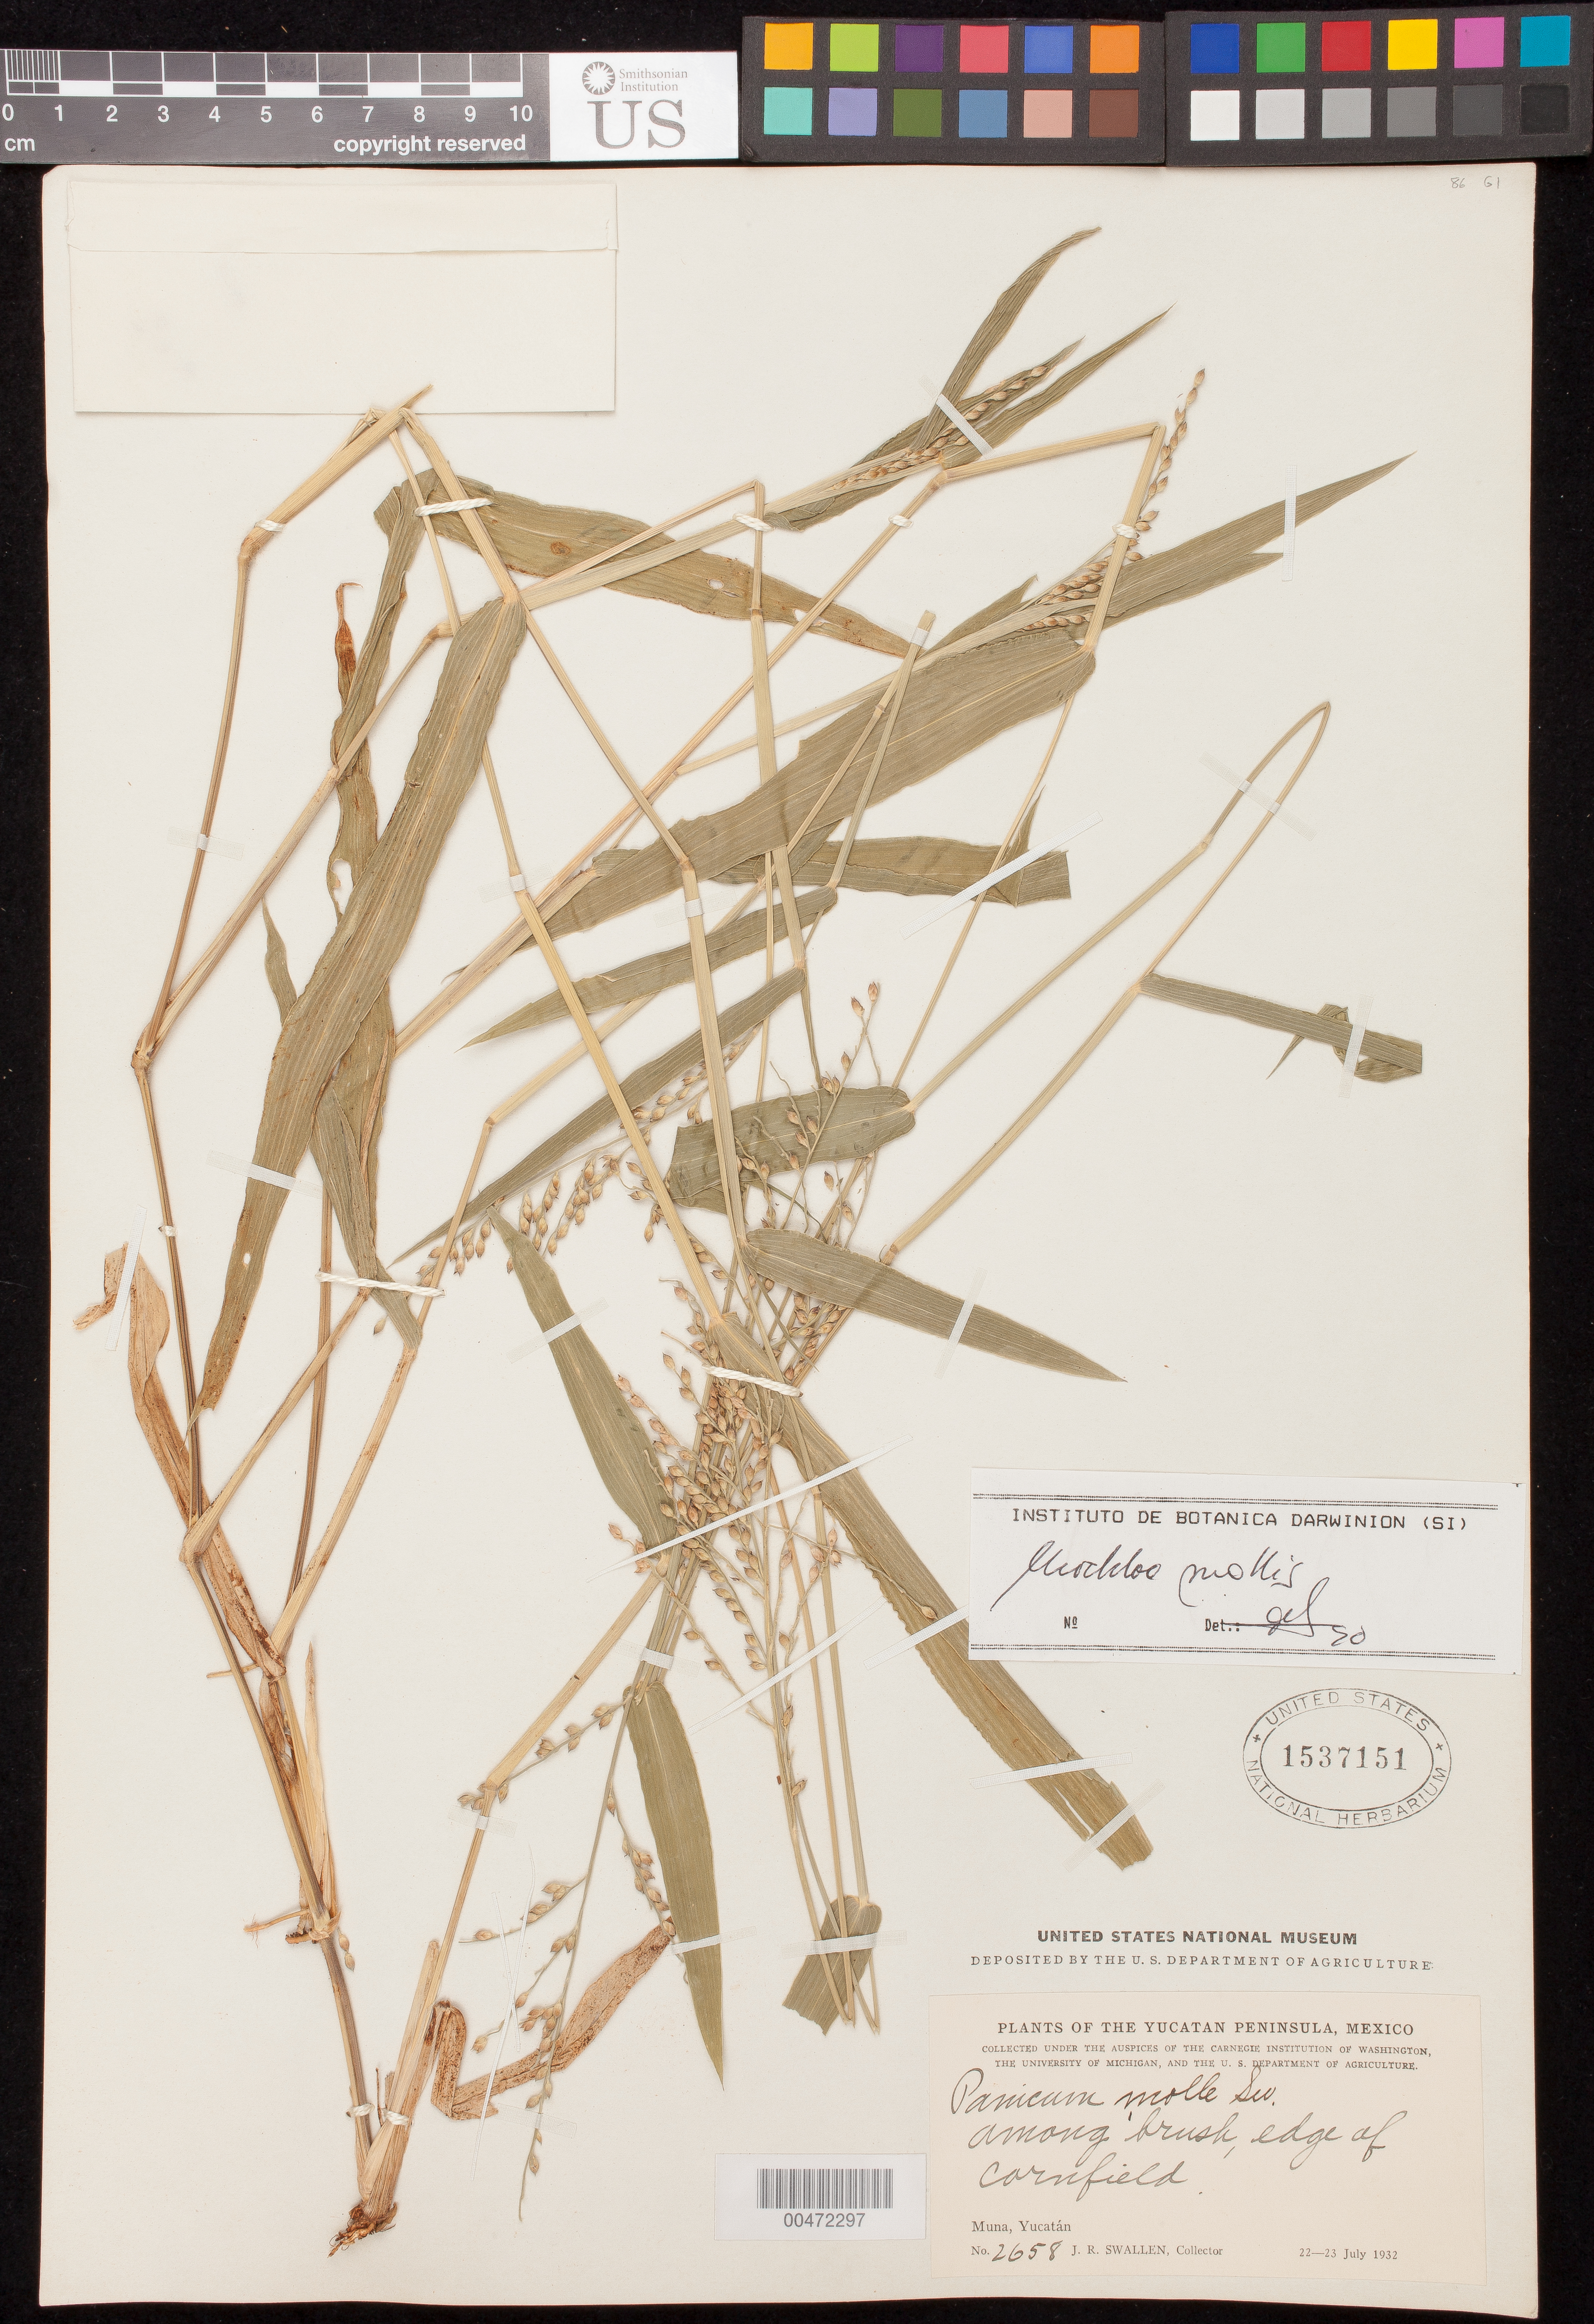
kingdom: Plantae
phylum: Tracheophyta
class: Liliopsida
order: Poales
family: Poaceae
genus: Urochloa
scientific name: Urochloa mollis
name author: (Sw.) Morrone & Zuloaga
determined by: Morrone, O. N., (SI), Instituto de Botánica Darwinion (Argentina)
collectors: J. R. Swallen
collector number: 2658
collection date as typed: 22 Jul 1932 to 23 Jul 1932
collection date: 1932-07-22/1932-07-23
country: Mexico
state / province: Yucatan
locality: Muna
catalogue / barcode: US 1537151